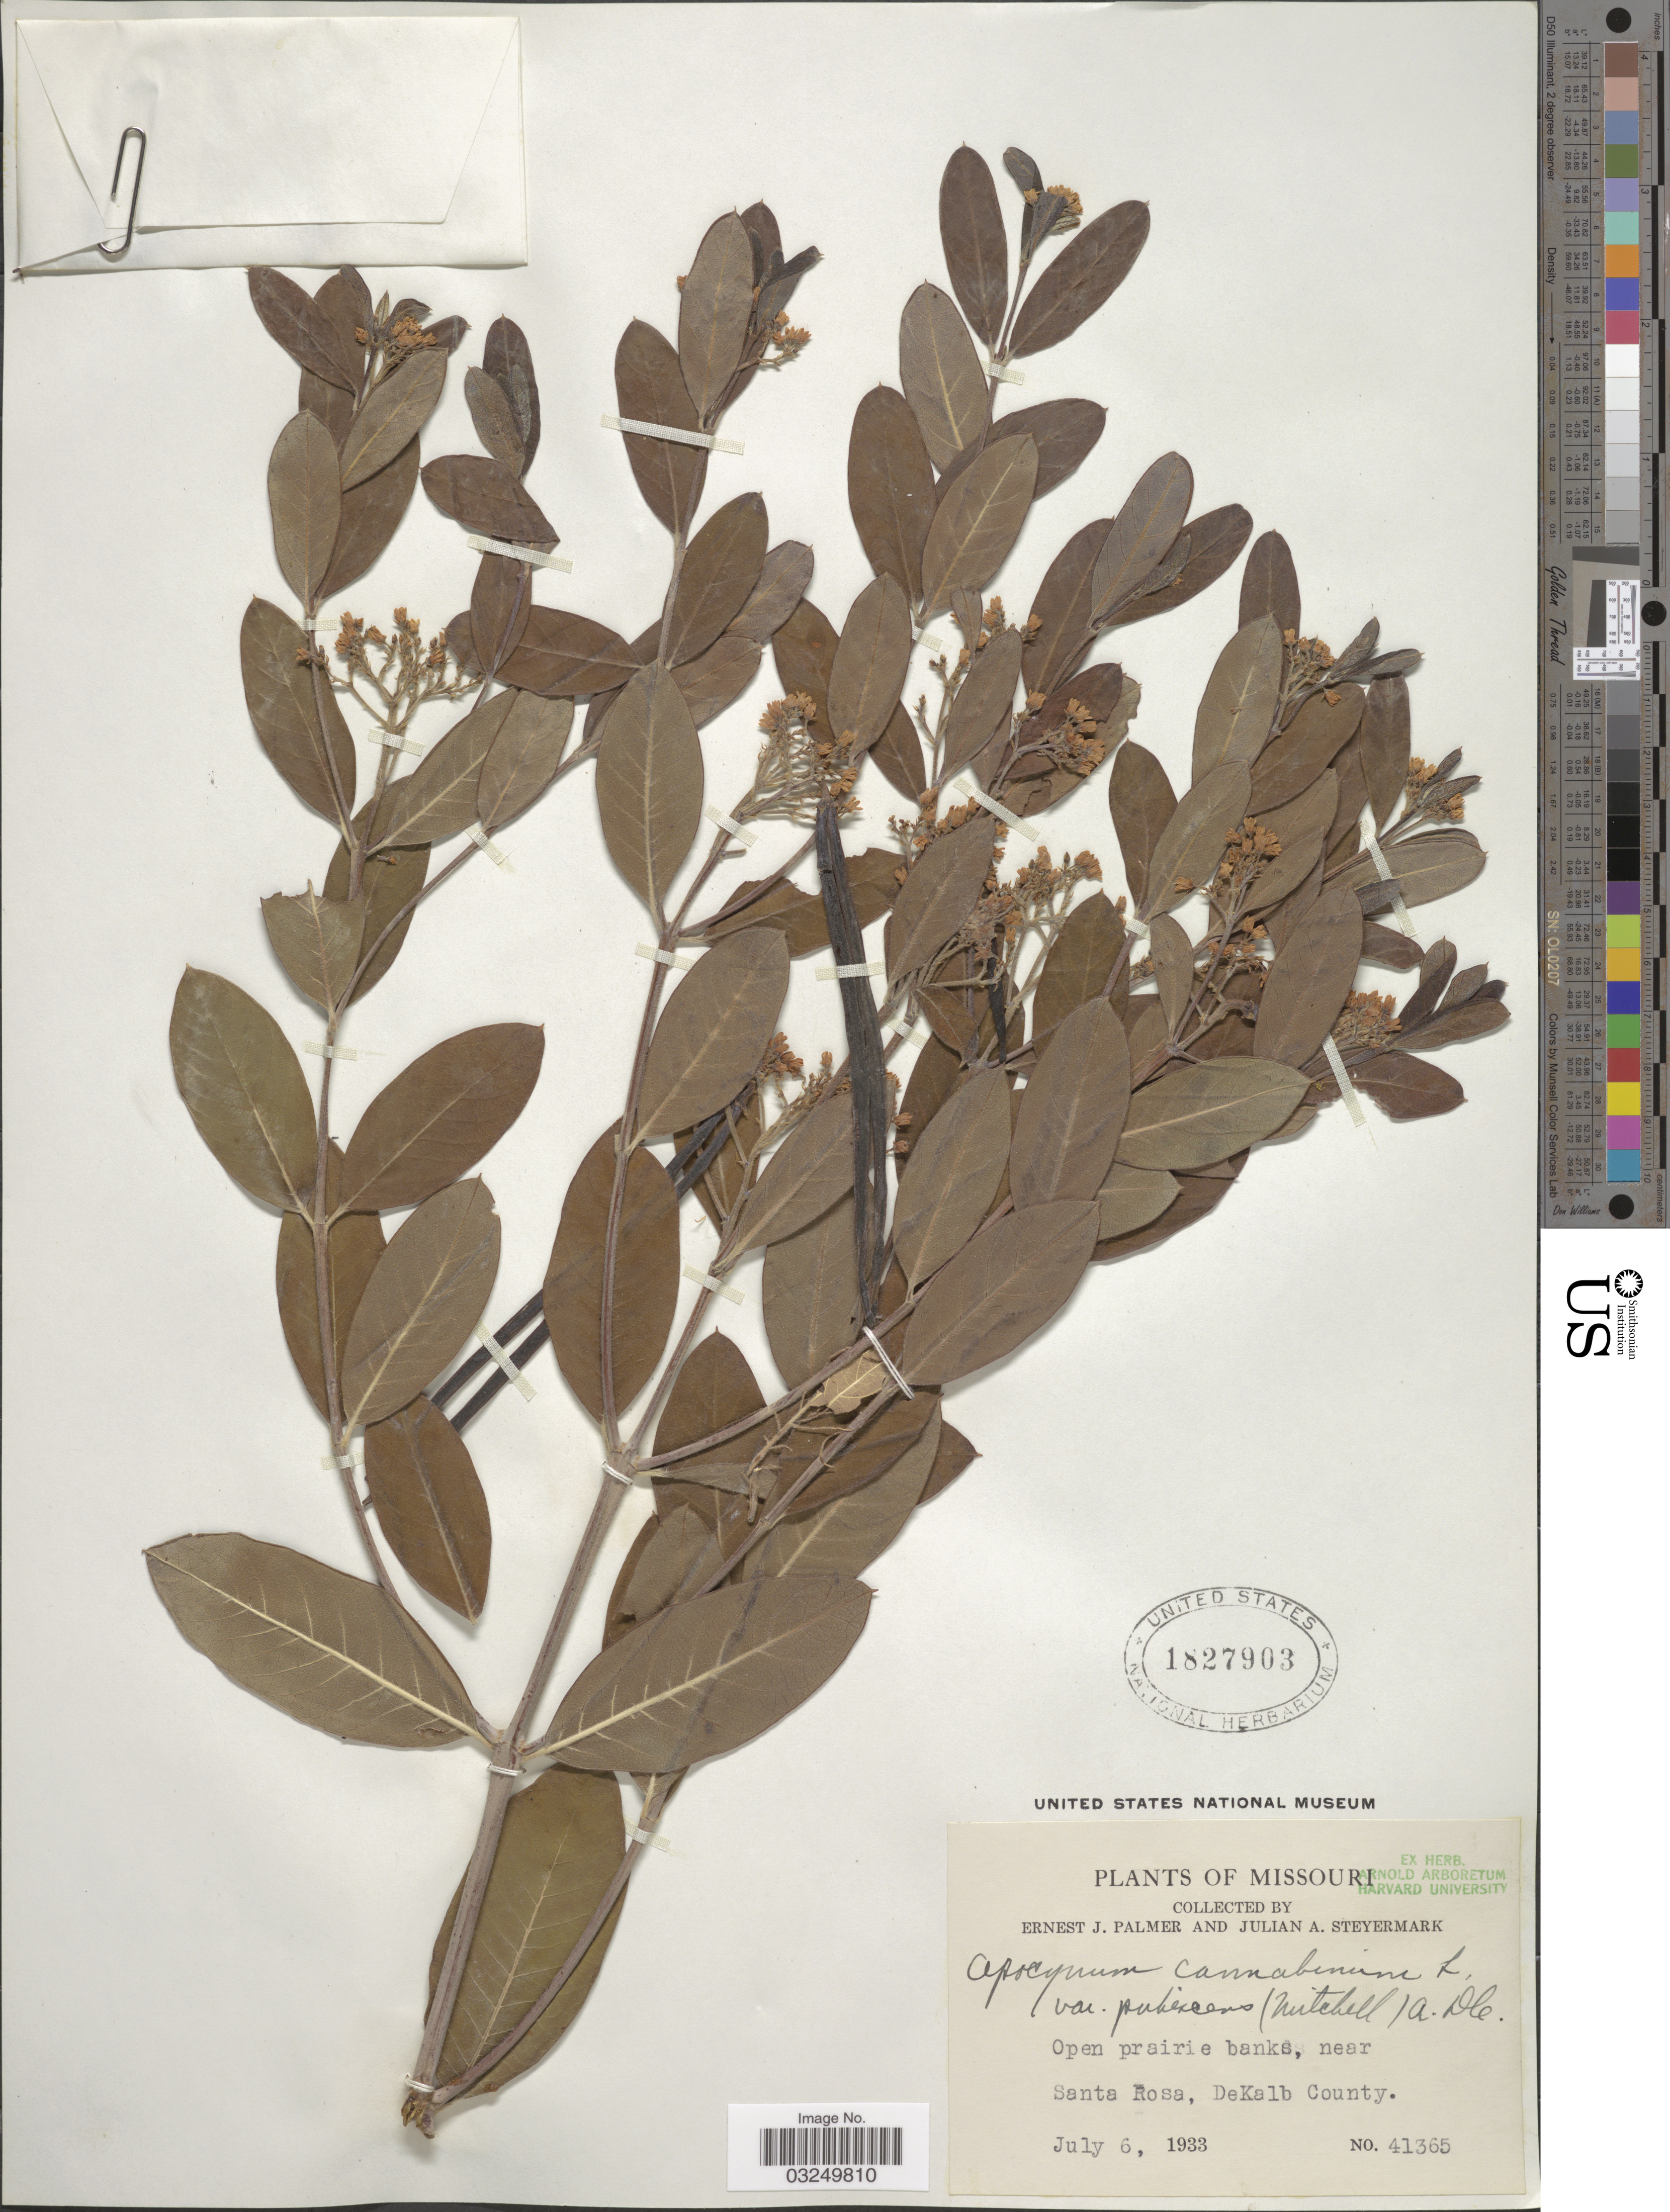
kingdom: Plantae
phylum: Tracheophyta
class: Magnoliopsida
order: Gentianales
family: Apocynaceae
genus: Apocynum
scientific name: Apocynum cannabinum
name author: L.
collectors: E. J. Palmer & J. Steyermark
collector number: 41365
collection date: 1933-07-06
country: United States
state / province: Missouri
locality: Near Santa Rosa, DeKalb County.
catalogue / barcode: US 1827903